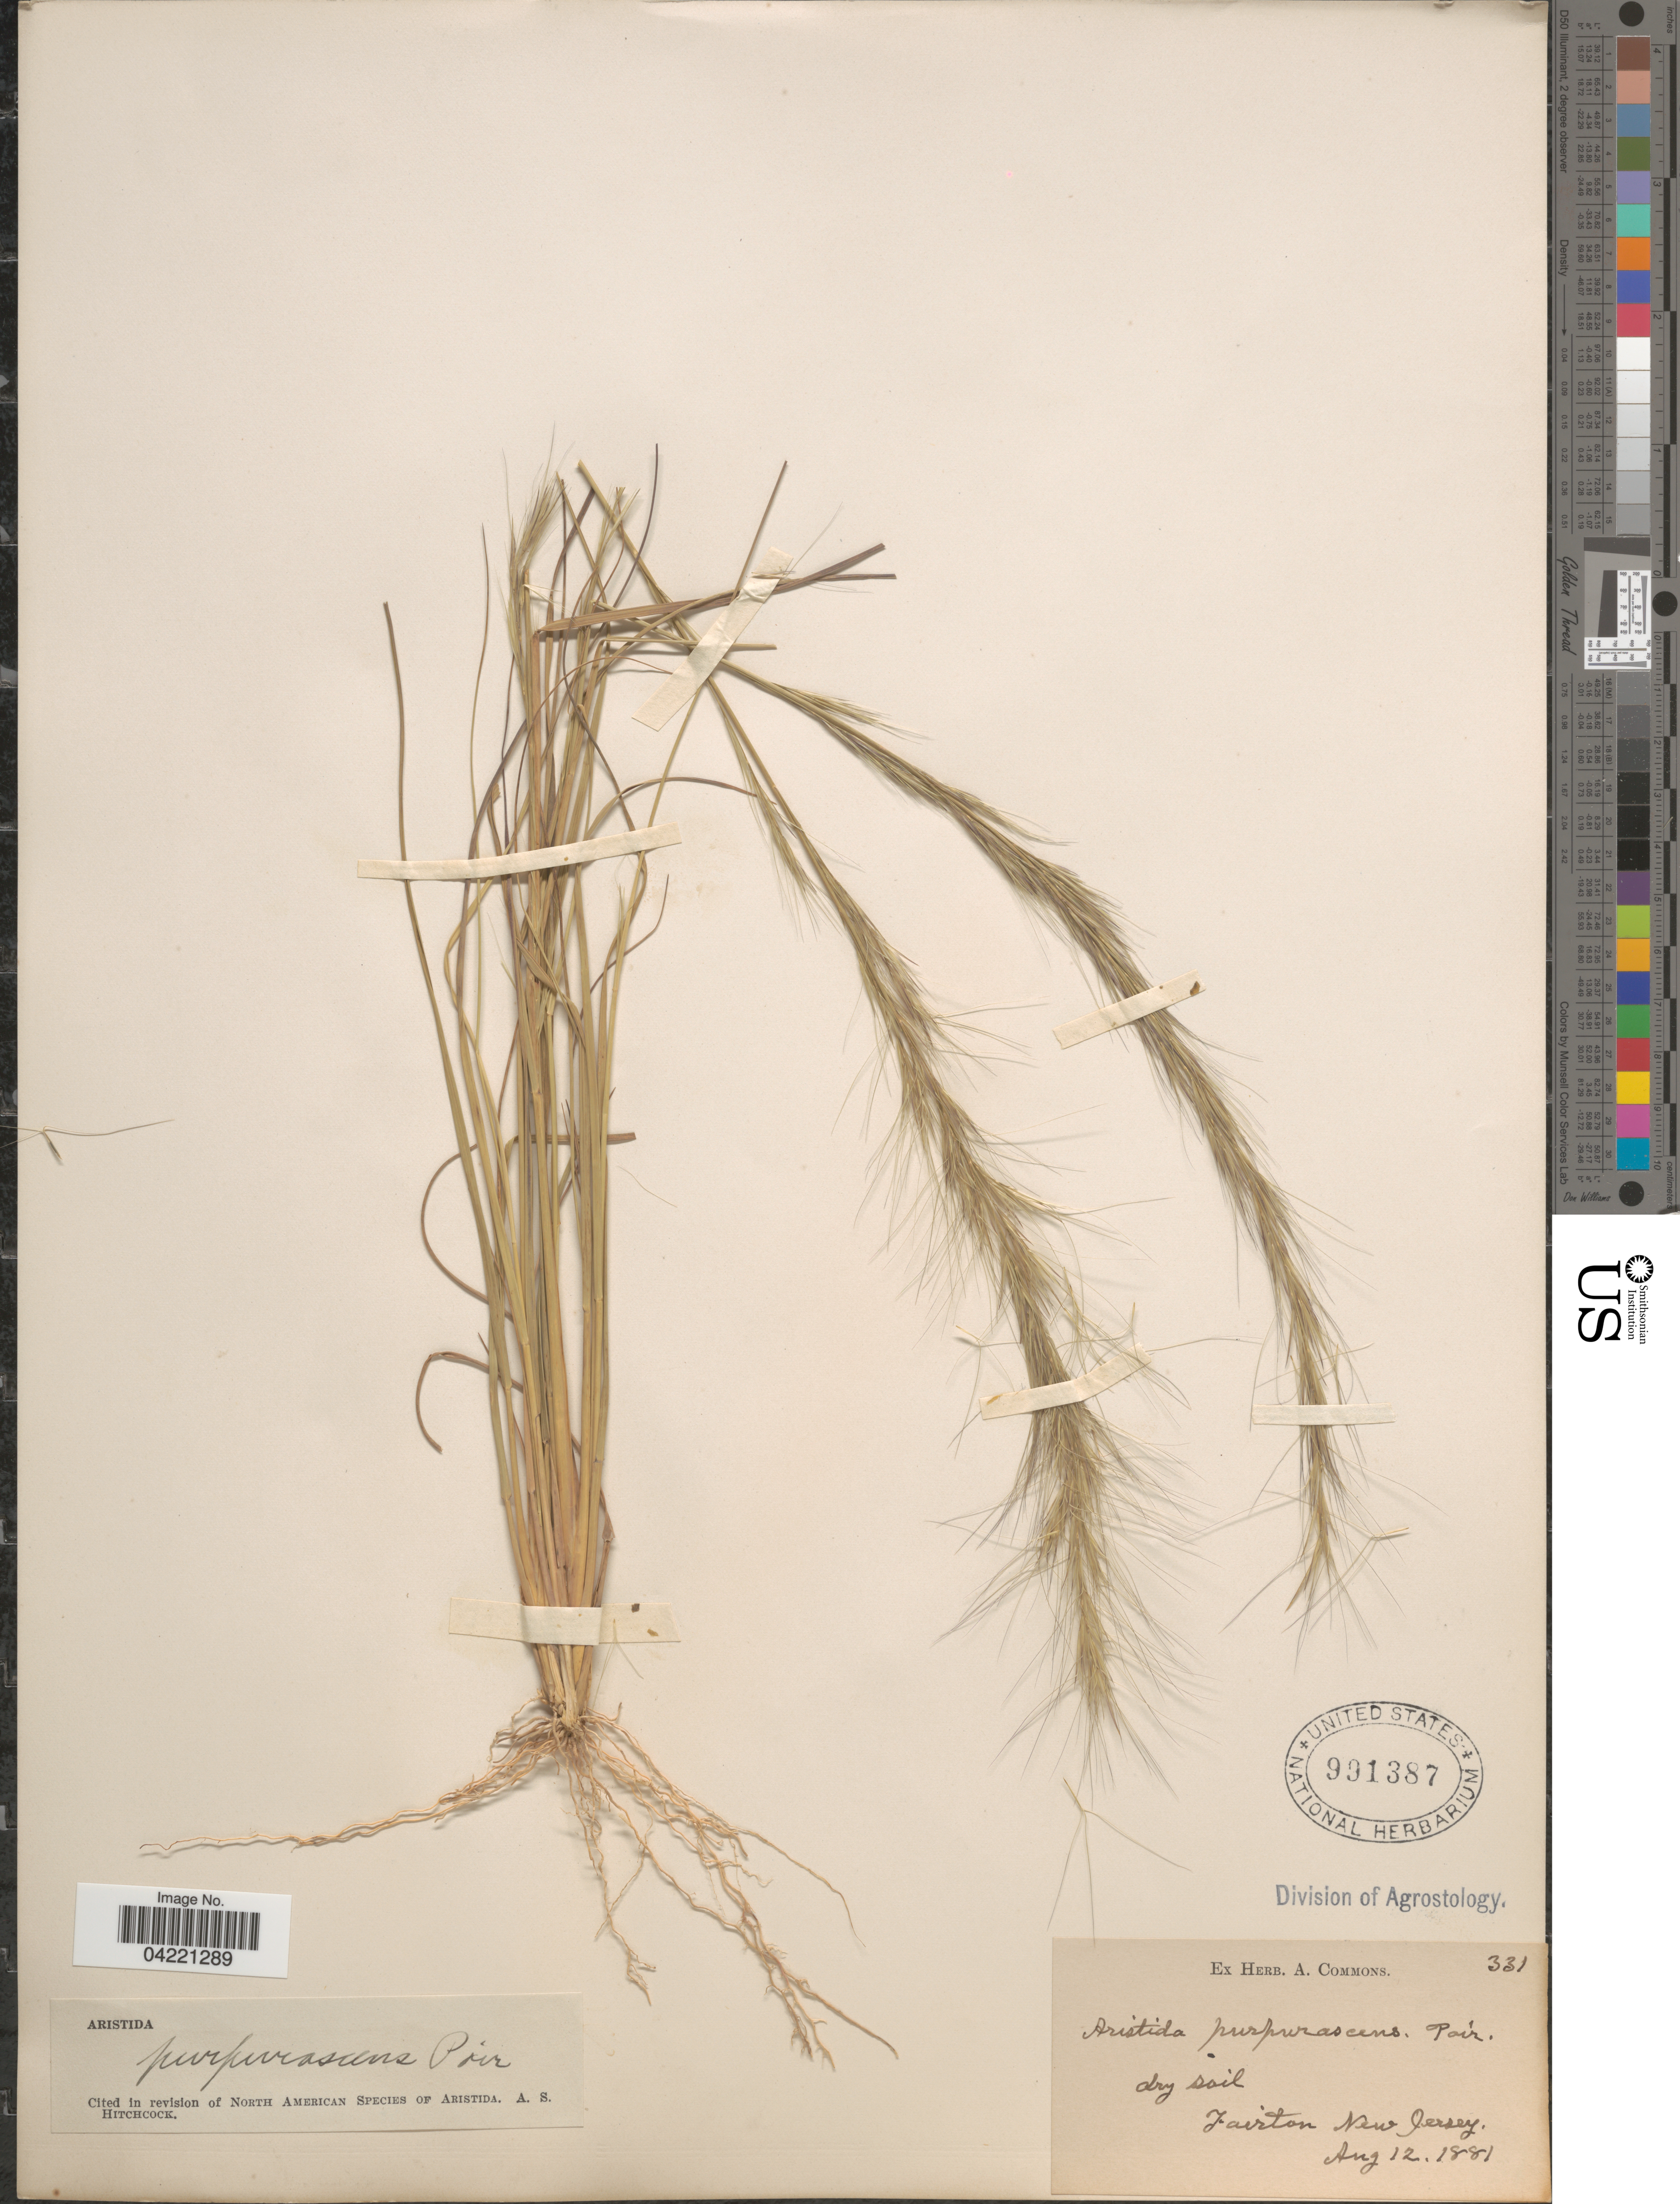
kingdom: Plantae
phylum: Tracheophyta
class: Liliopsida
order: Poales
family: Poaceae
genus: Aristida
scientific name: Aristida purpurascens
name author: Poir.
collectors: ex herb. A. Commons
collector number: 331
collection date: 1881-08-12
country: United States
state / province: New Jersey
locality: Fariton.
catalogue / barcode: US 991387